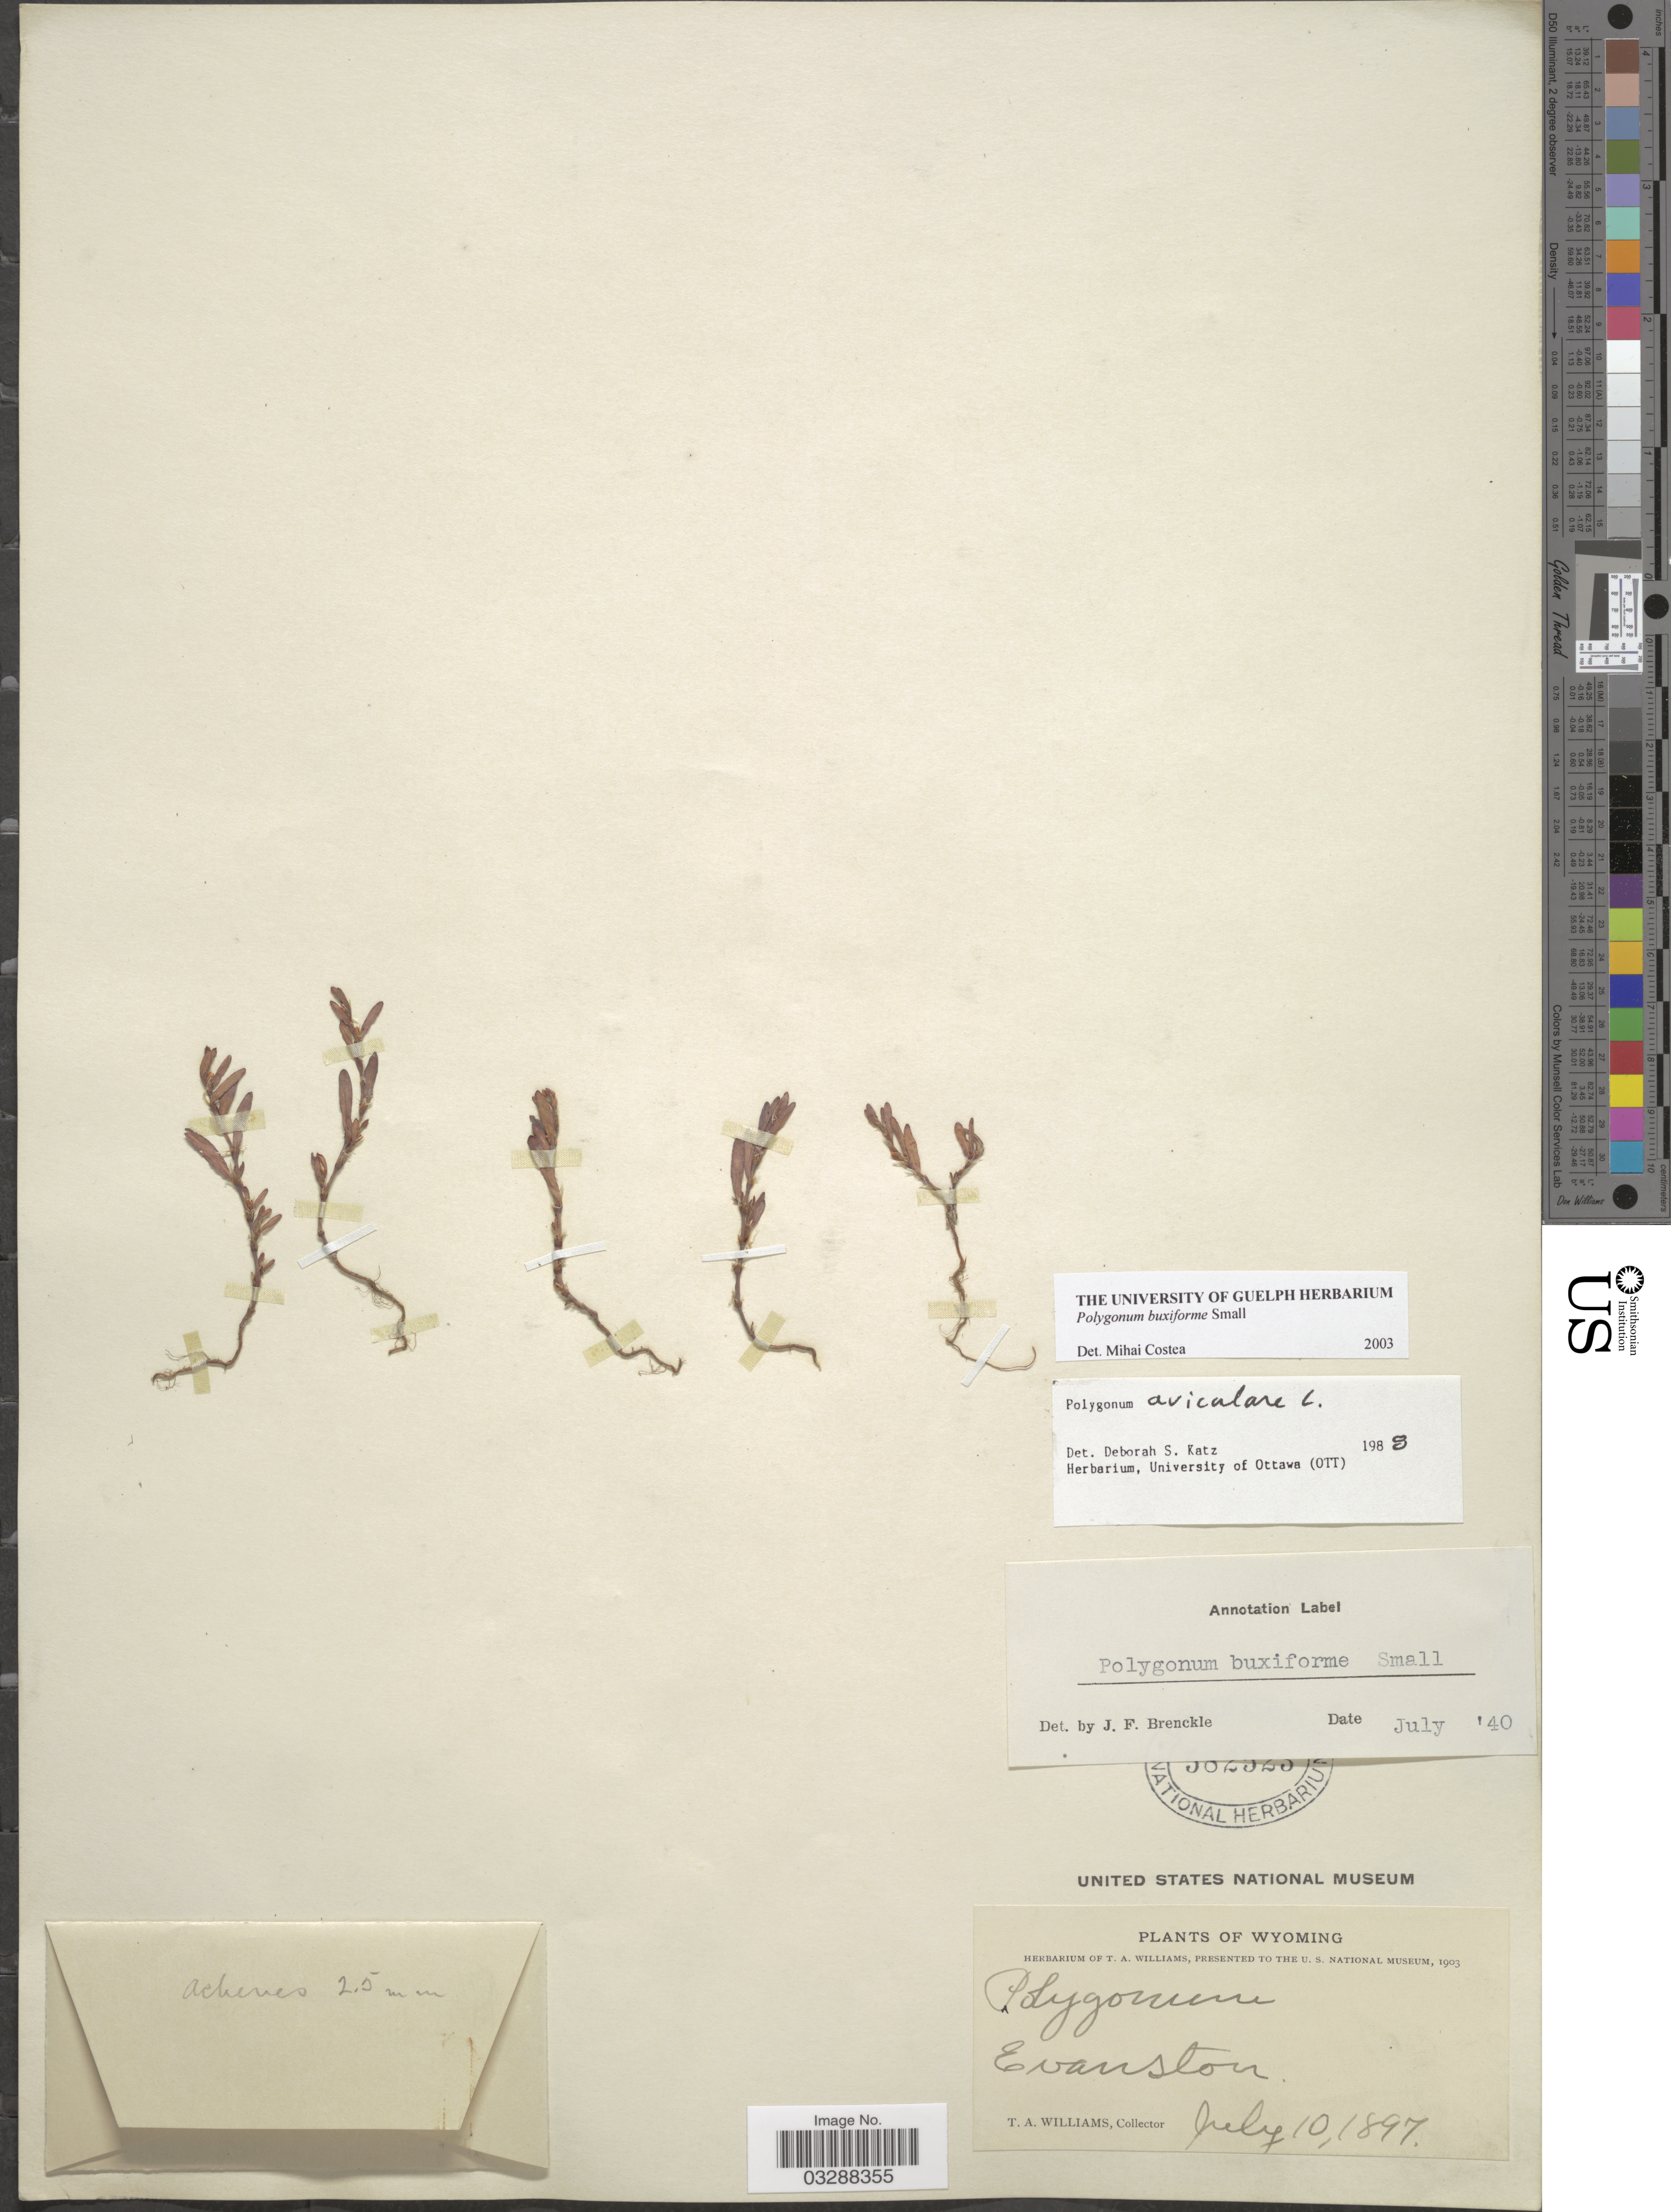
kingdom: Plantae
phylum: Tracheophyta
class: Magnoliopsida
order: Caryophyllales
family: Polygonaceae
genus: Polygonum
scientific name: Polygonum buxiforme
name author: Small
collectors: T. Williams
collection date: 1897-07-10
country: United States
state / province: Wyoming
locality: Evanston.